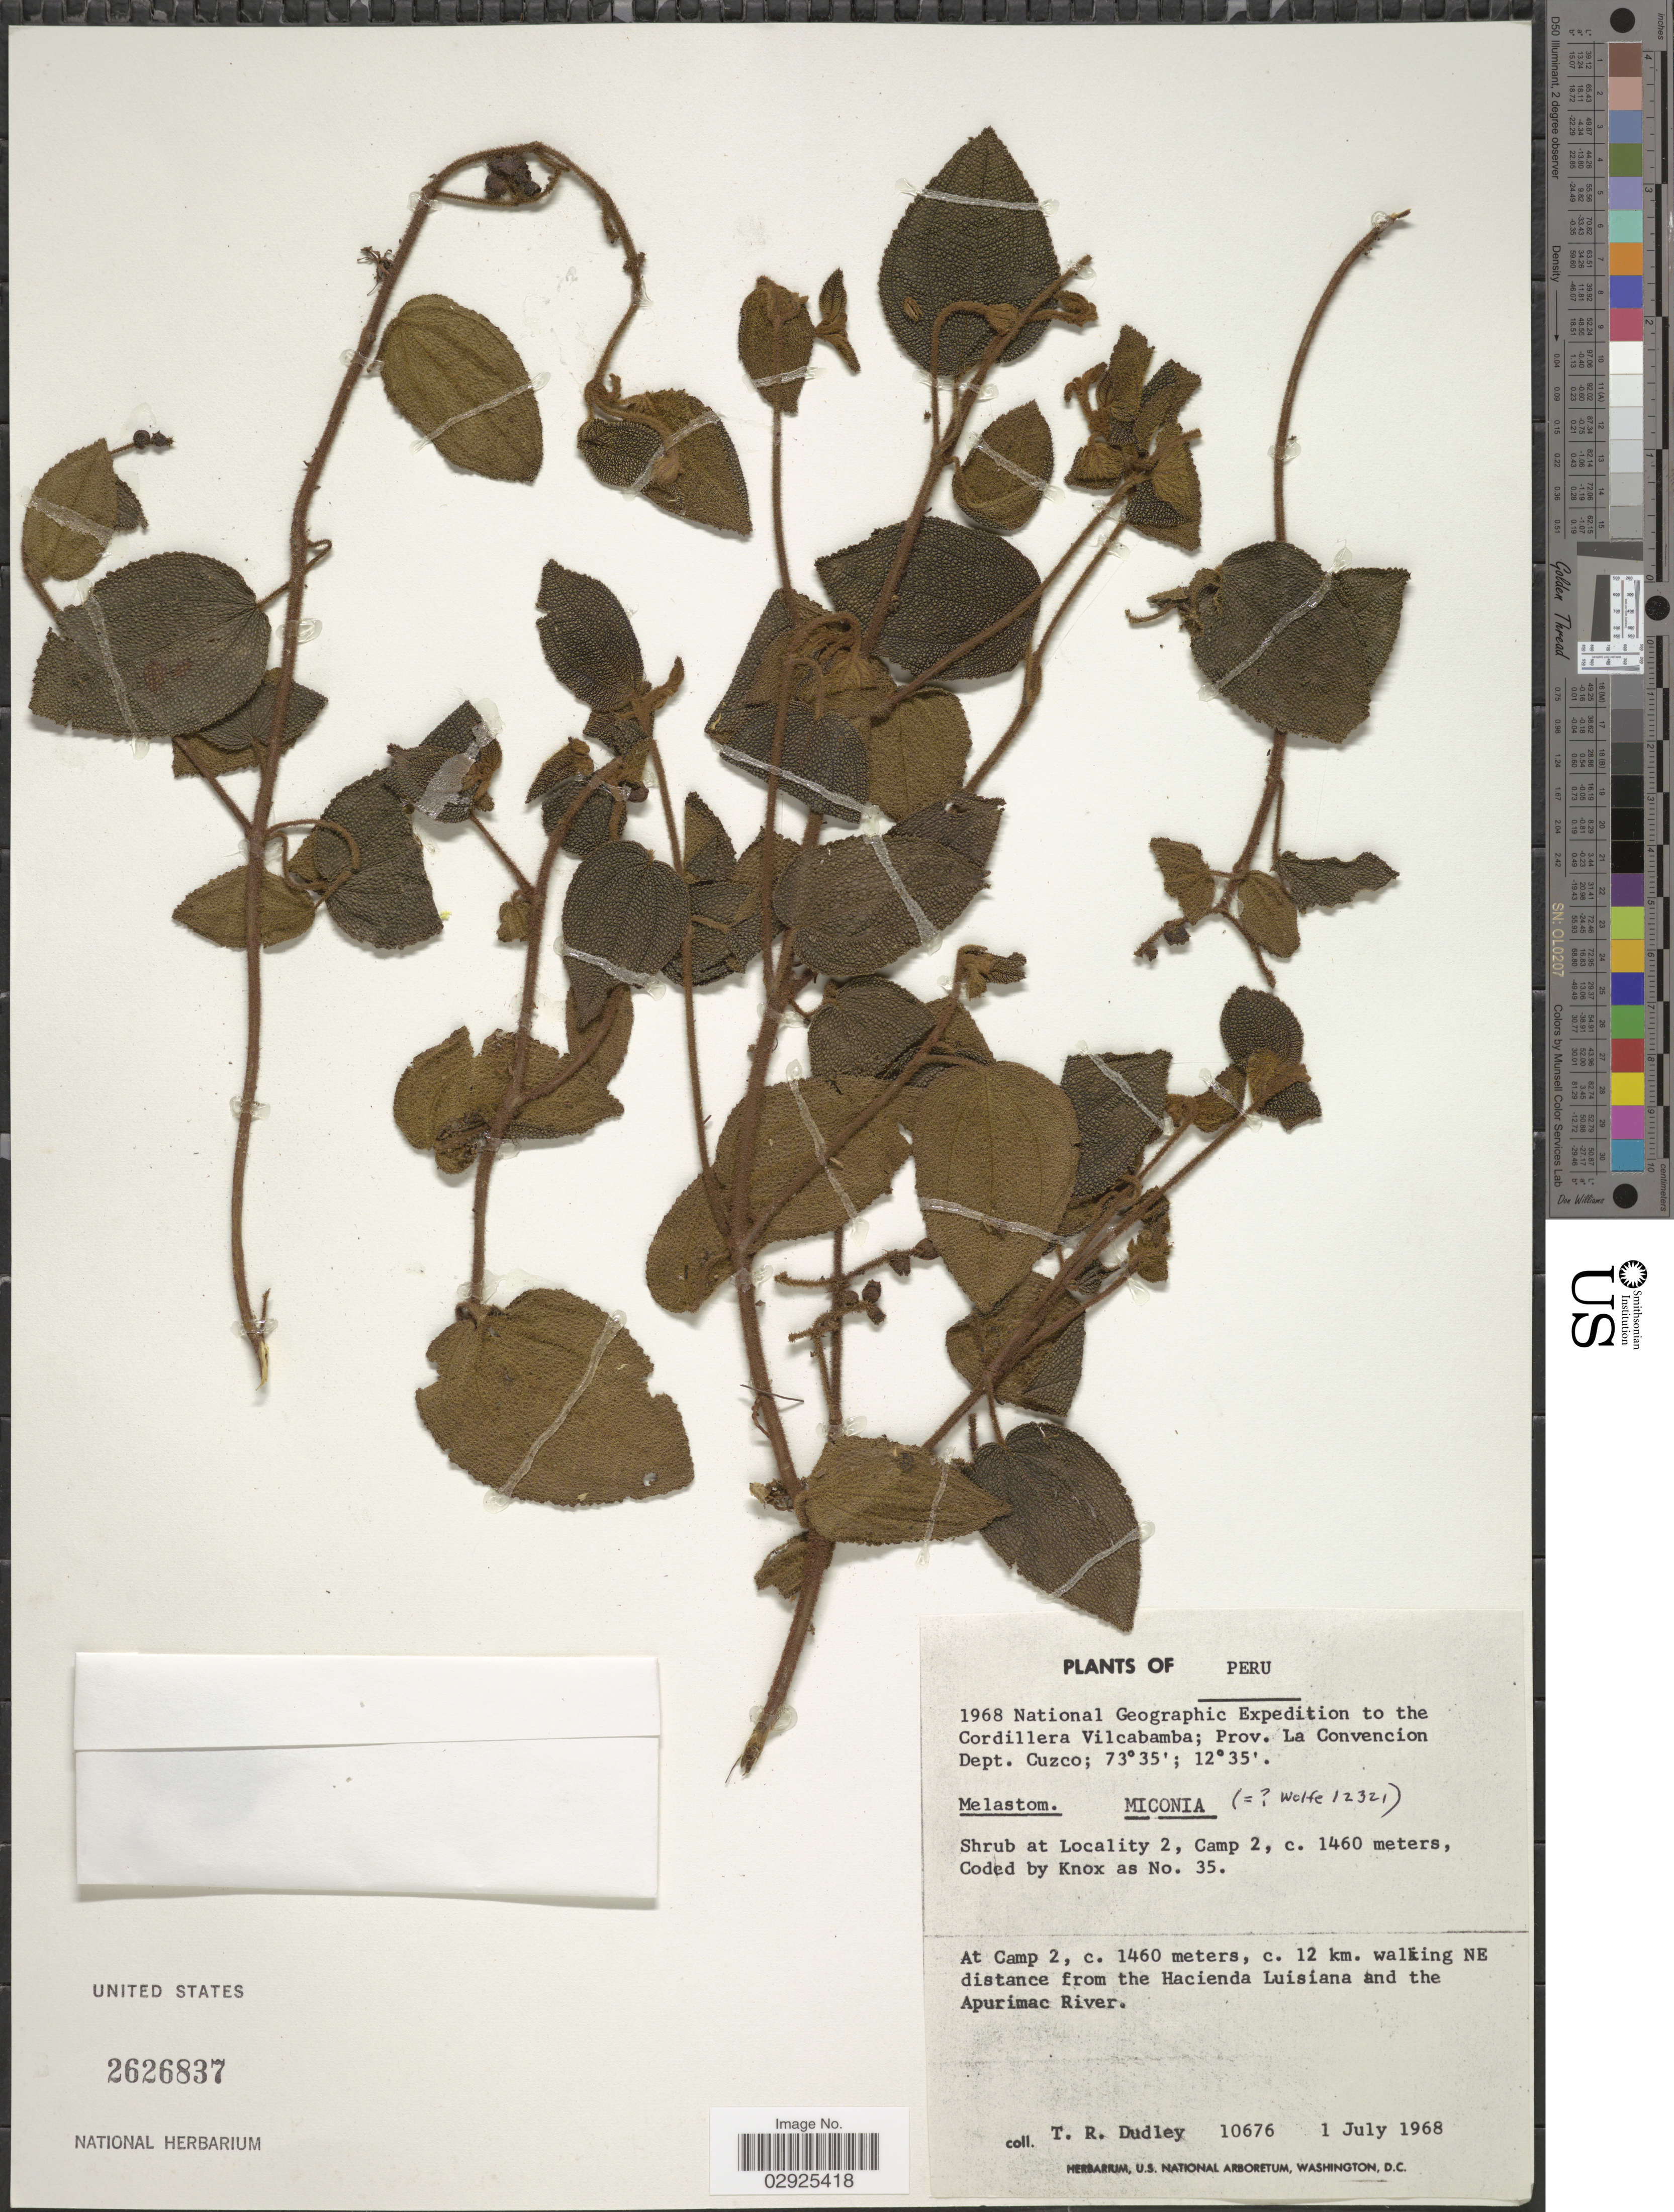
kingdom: Plantae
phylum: Tracheophyta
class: Magnoliopsida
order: Myrtales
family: Melastomataceae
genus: Miconia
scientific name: Miconia sp.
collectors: T. R. Dudley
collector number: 10676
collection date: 1968-07-01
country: Peru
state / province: Cusco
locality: Cordillera Vilcabamba; Prov. La Convencion, Dept. Cuzco, At Camp 2, c. 12 km. walking NE distance from the Hacienda Luisiana and the Apurimac River.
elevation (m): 1460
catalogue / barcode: US 2626837